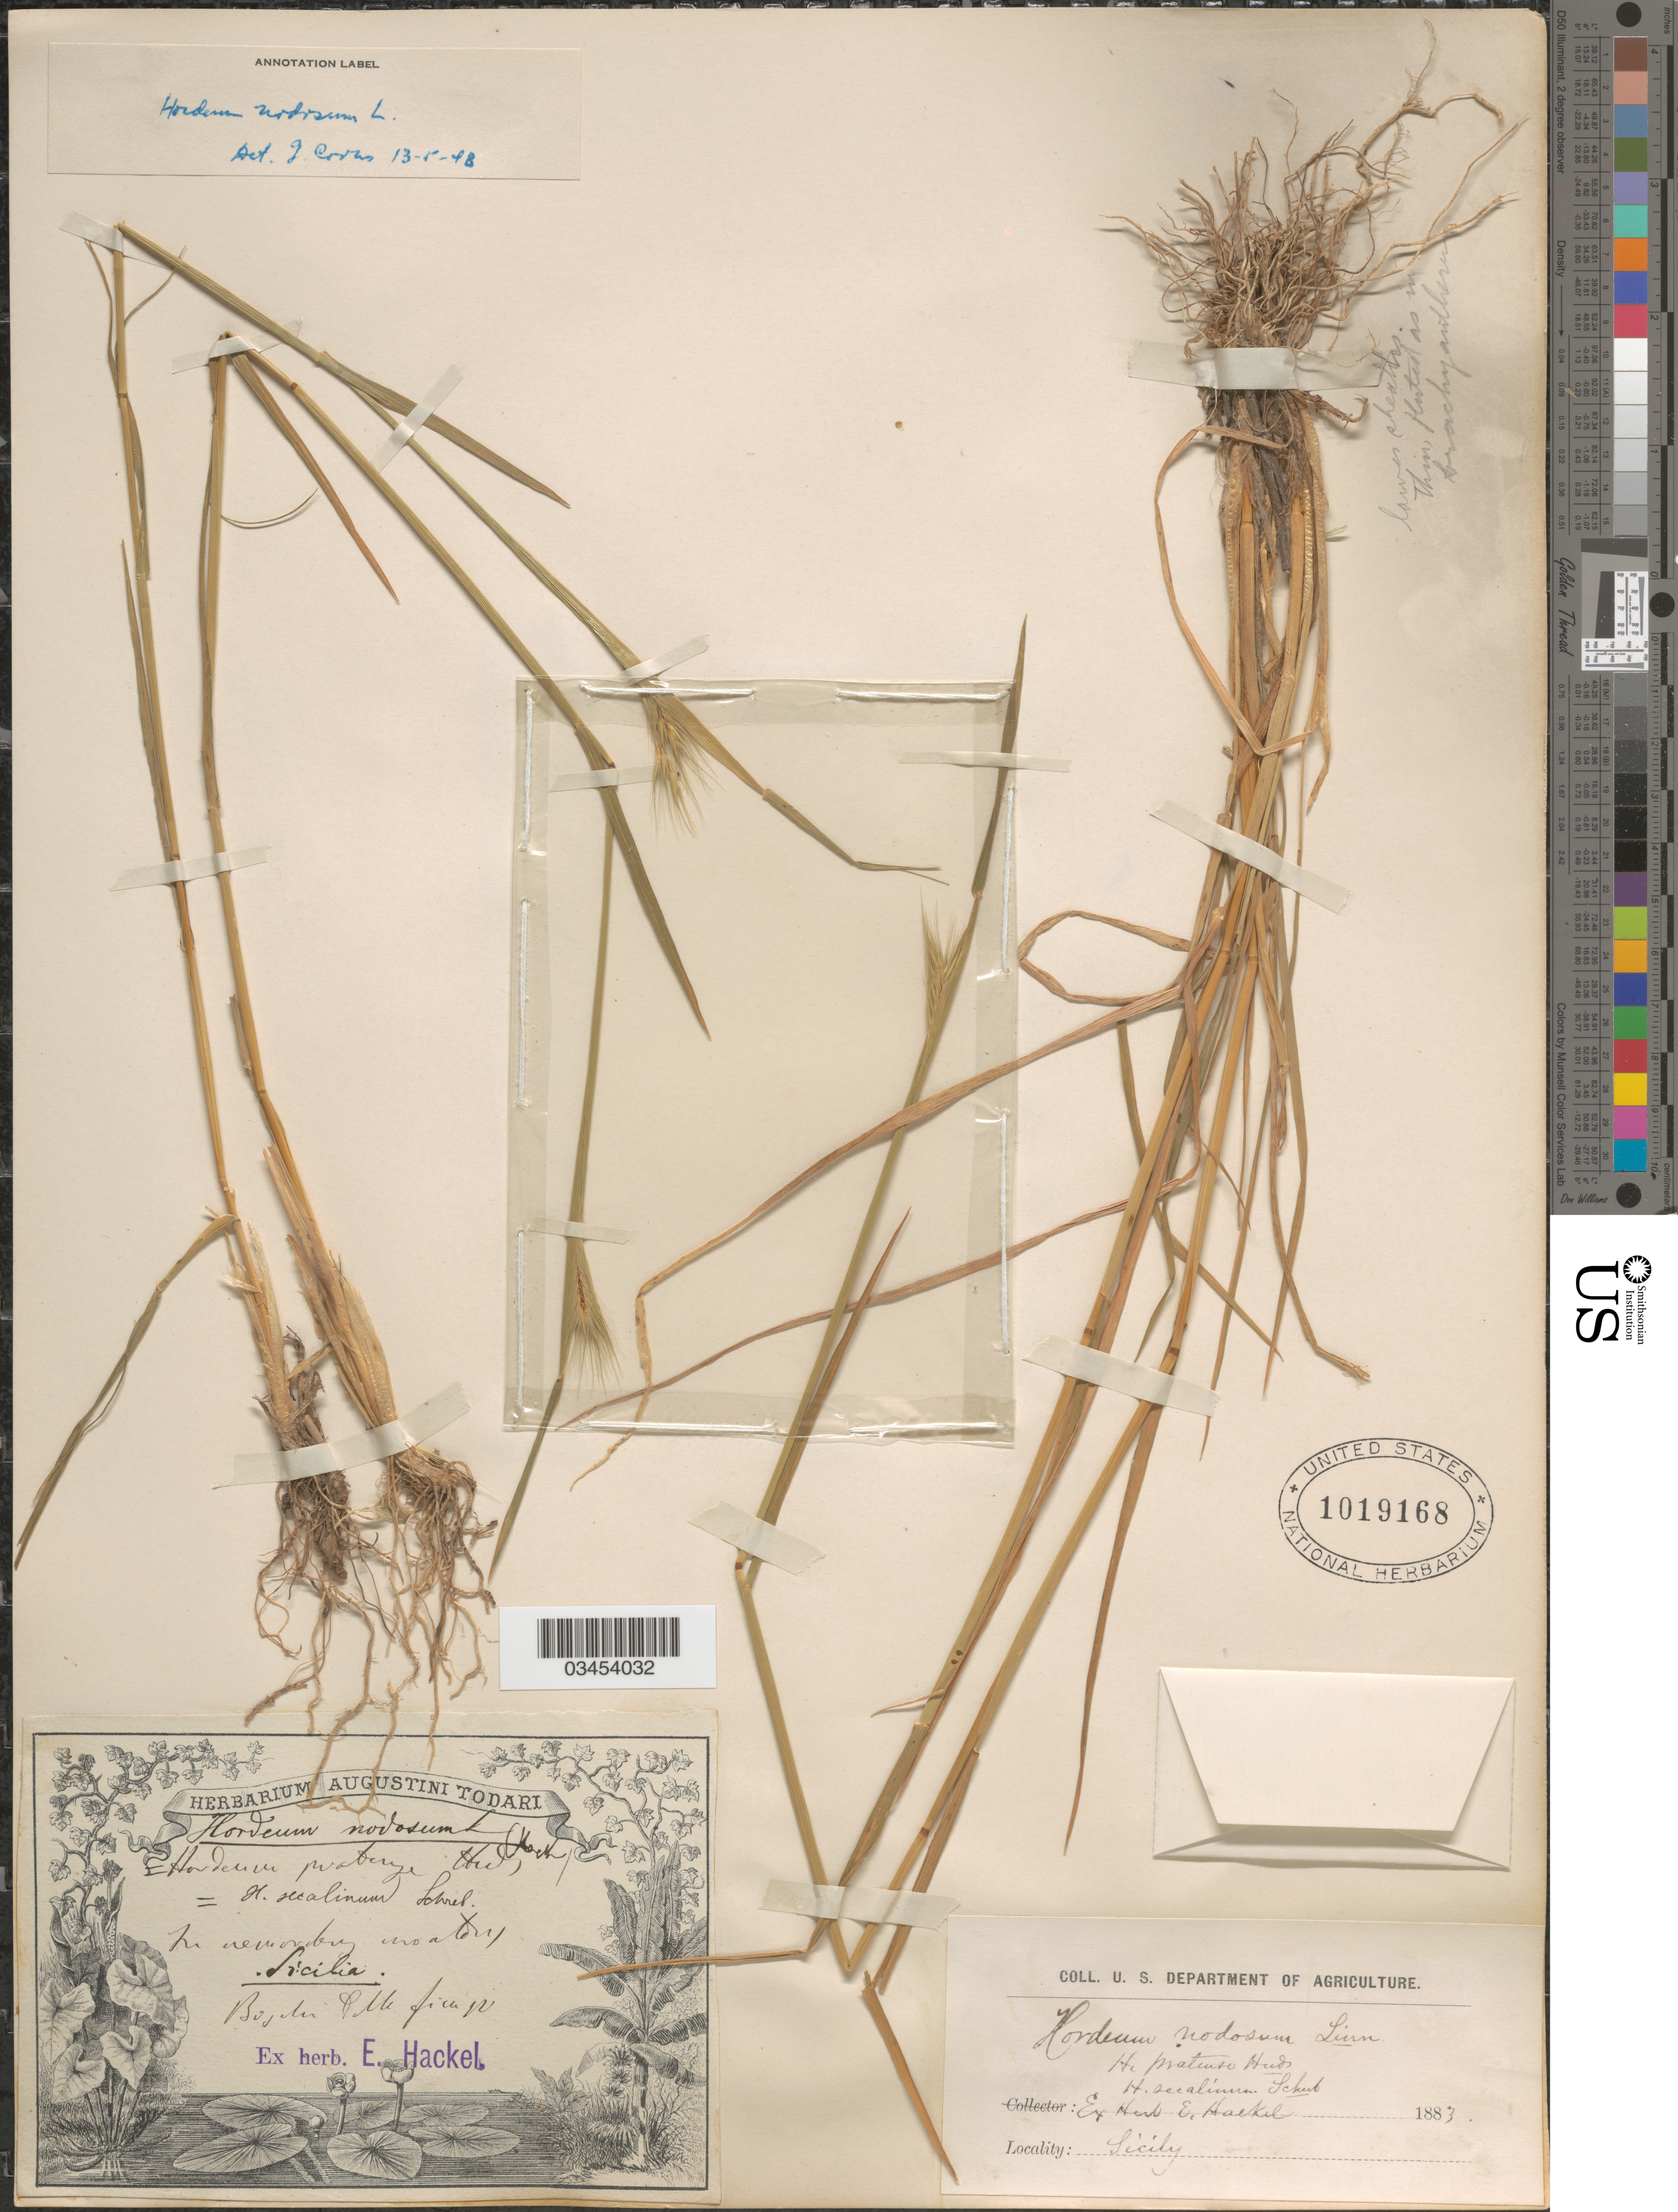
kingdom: Plantae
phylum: Tracheophyta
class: Liliopsida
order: Poales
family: Poaceae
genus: Hordeum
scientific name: Hordeum secalinum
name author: Schreb.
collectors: Ex herb. A. Todari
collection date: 1883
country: Italy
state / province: Siciliana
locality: Sicilia.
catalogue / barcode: US 1019168